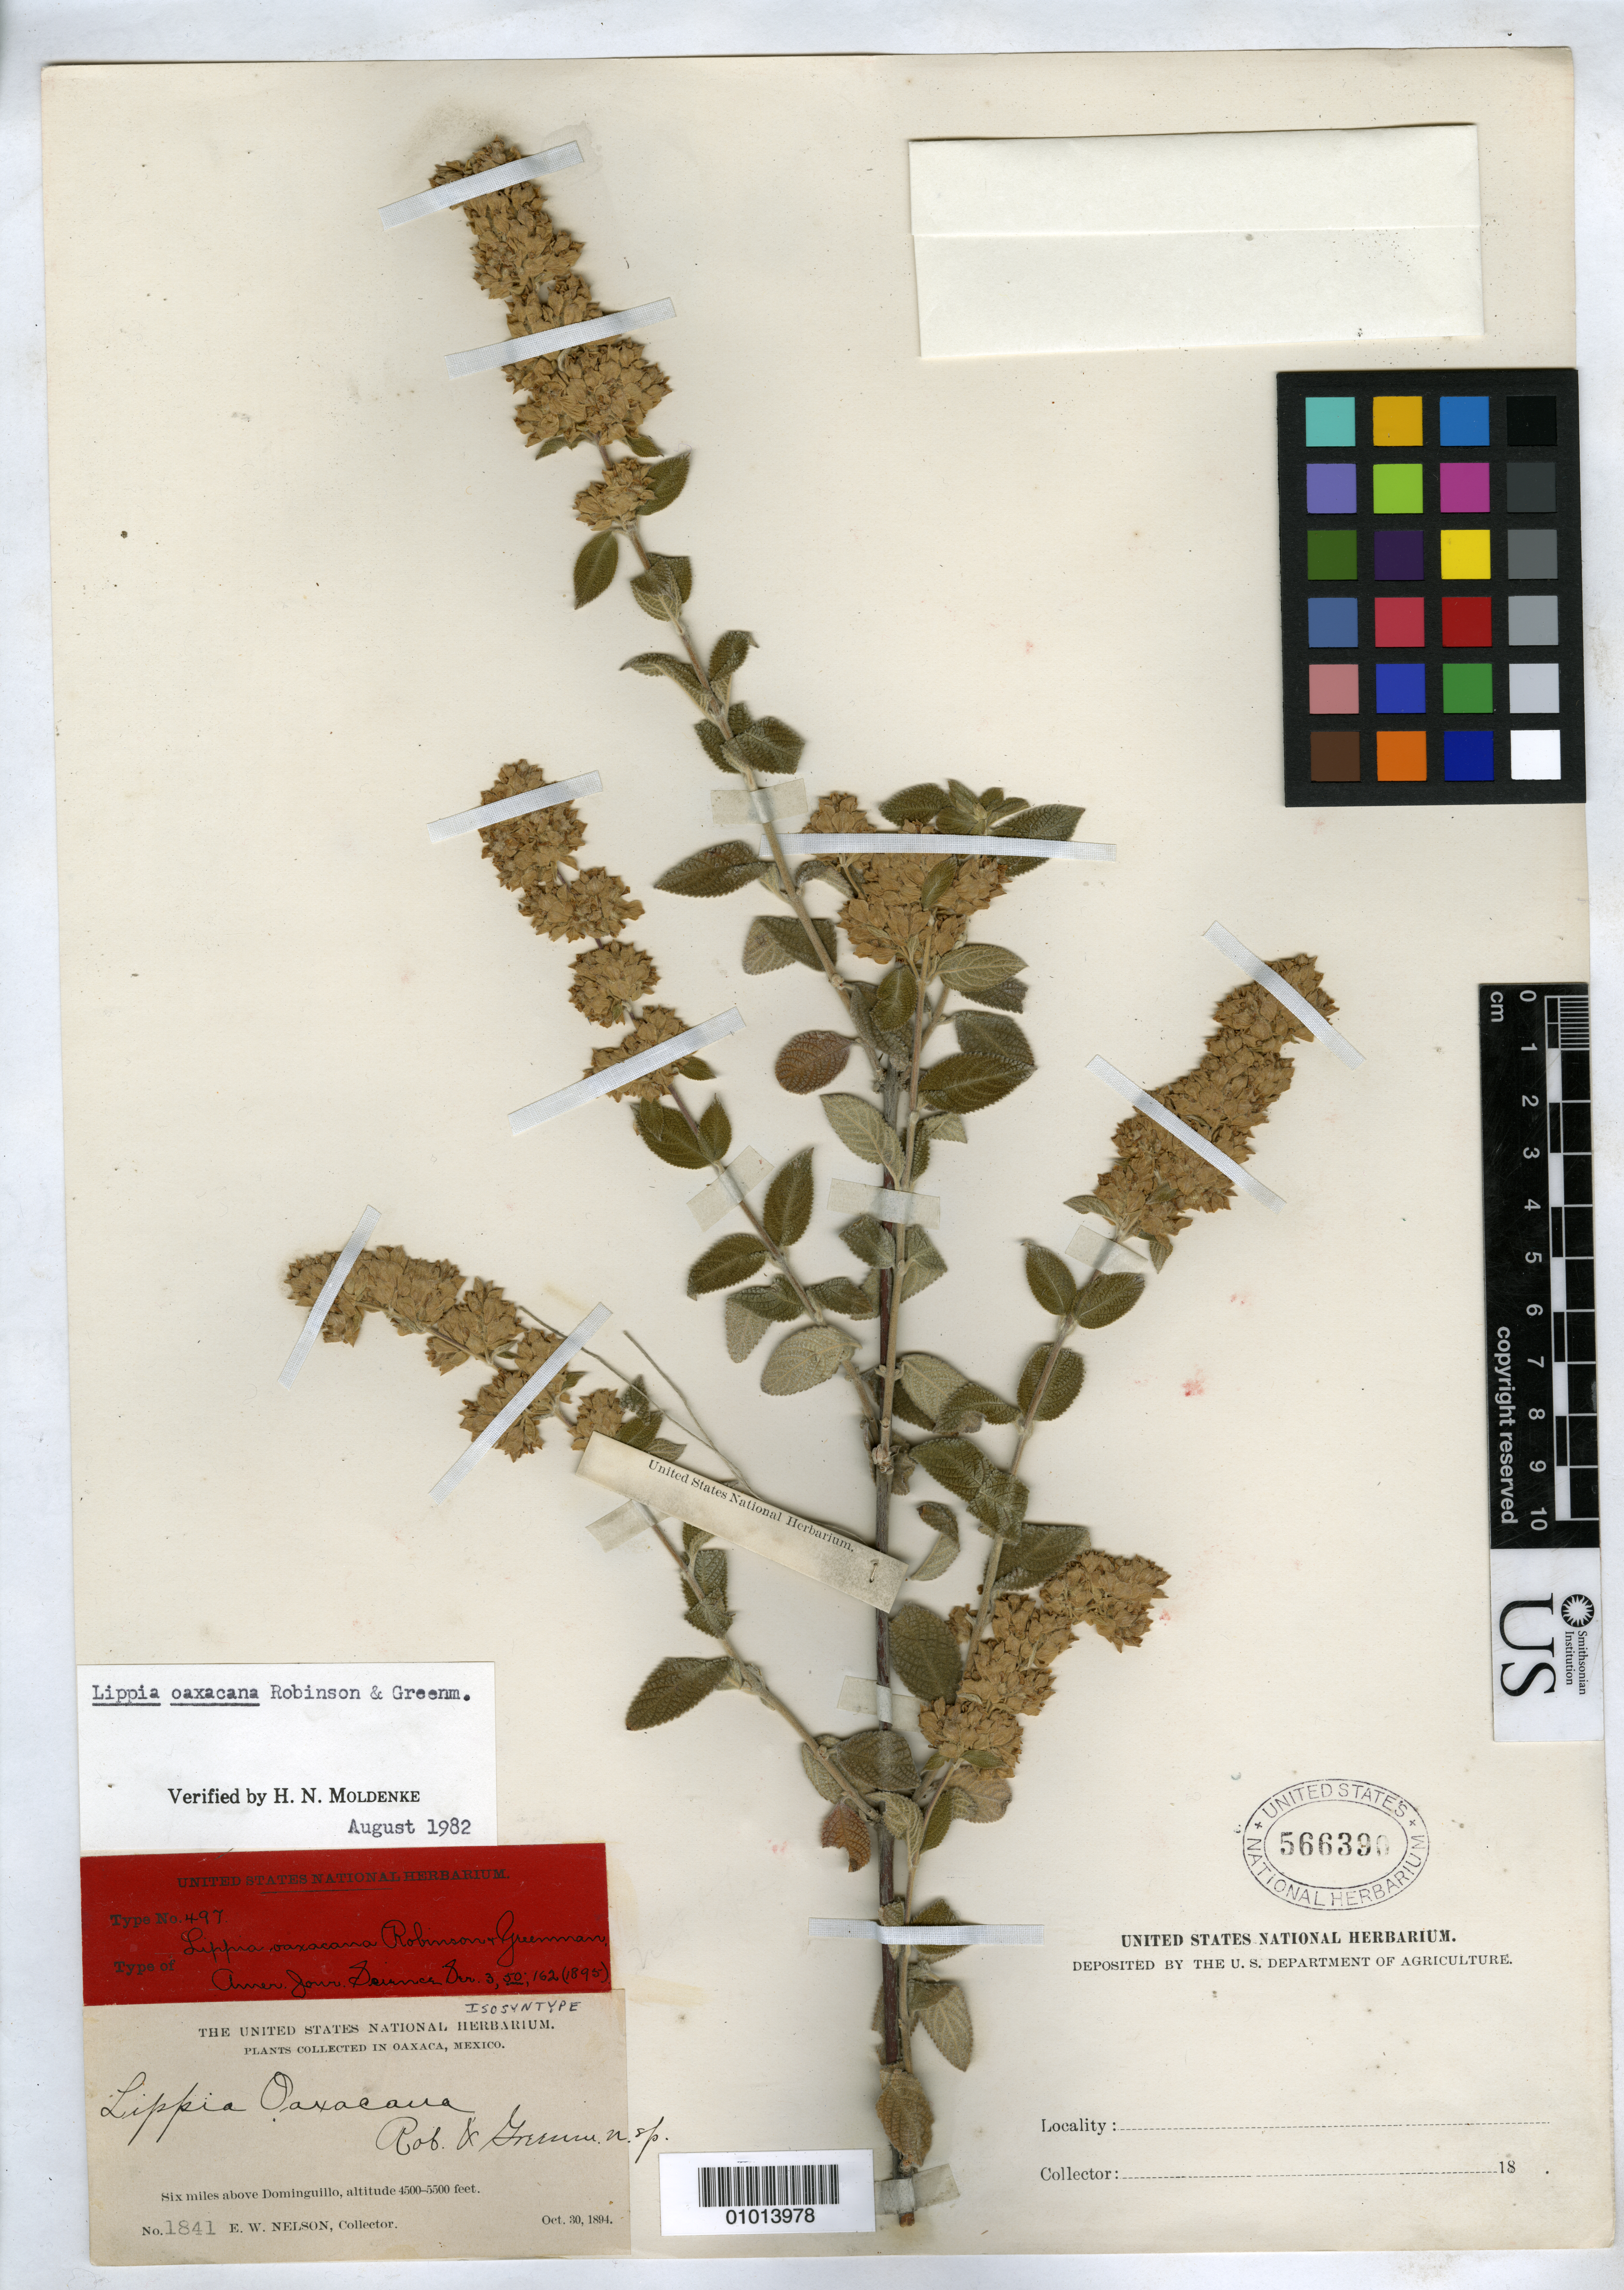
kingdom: Plantae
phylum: Tracheophyta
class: Magnoliopsida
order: Lamiales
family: Verbenaceae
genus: Lippia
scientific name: Lippia oaxacana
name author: B.L. Rob. & Greenm.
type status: Isosyntype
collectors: E. W. Nelson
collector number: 1841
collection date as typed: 30 Oct 1894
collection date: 1894-10-30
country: Mexico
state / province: Oaxaca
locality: Six miles above Dominguillo.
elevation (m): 1372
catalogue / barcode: US 566390